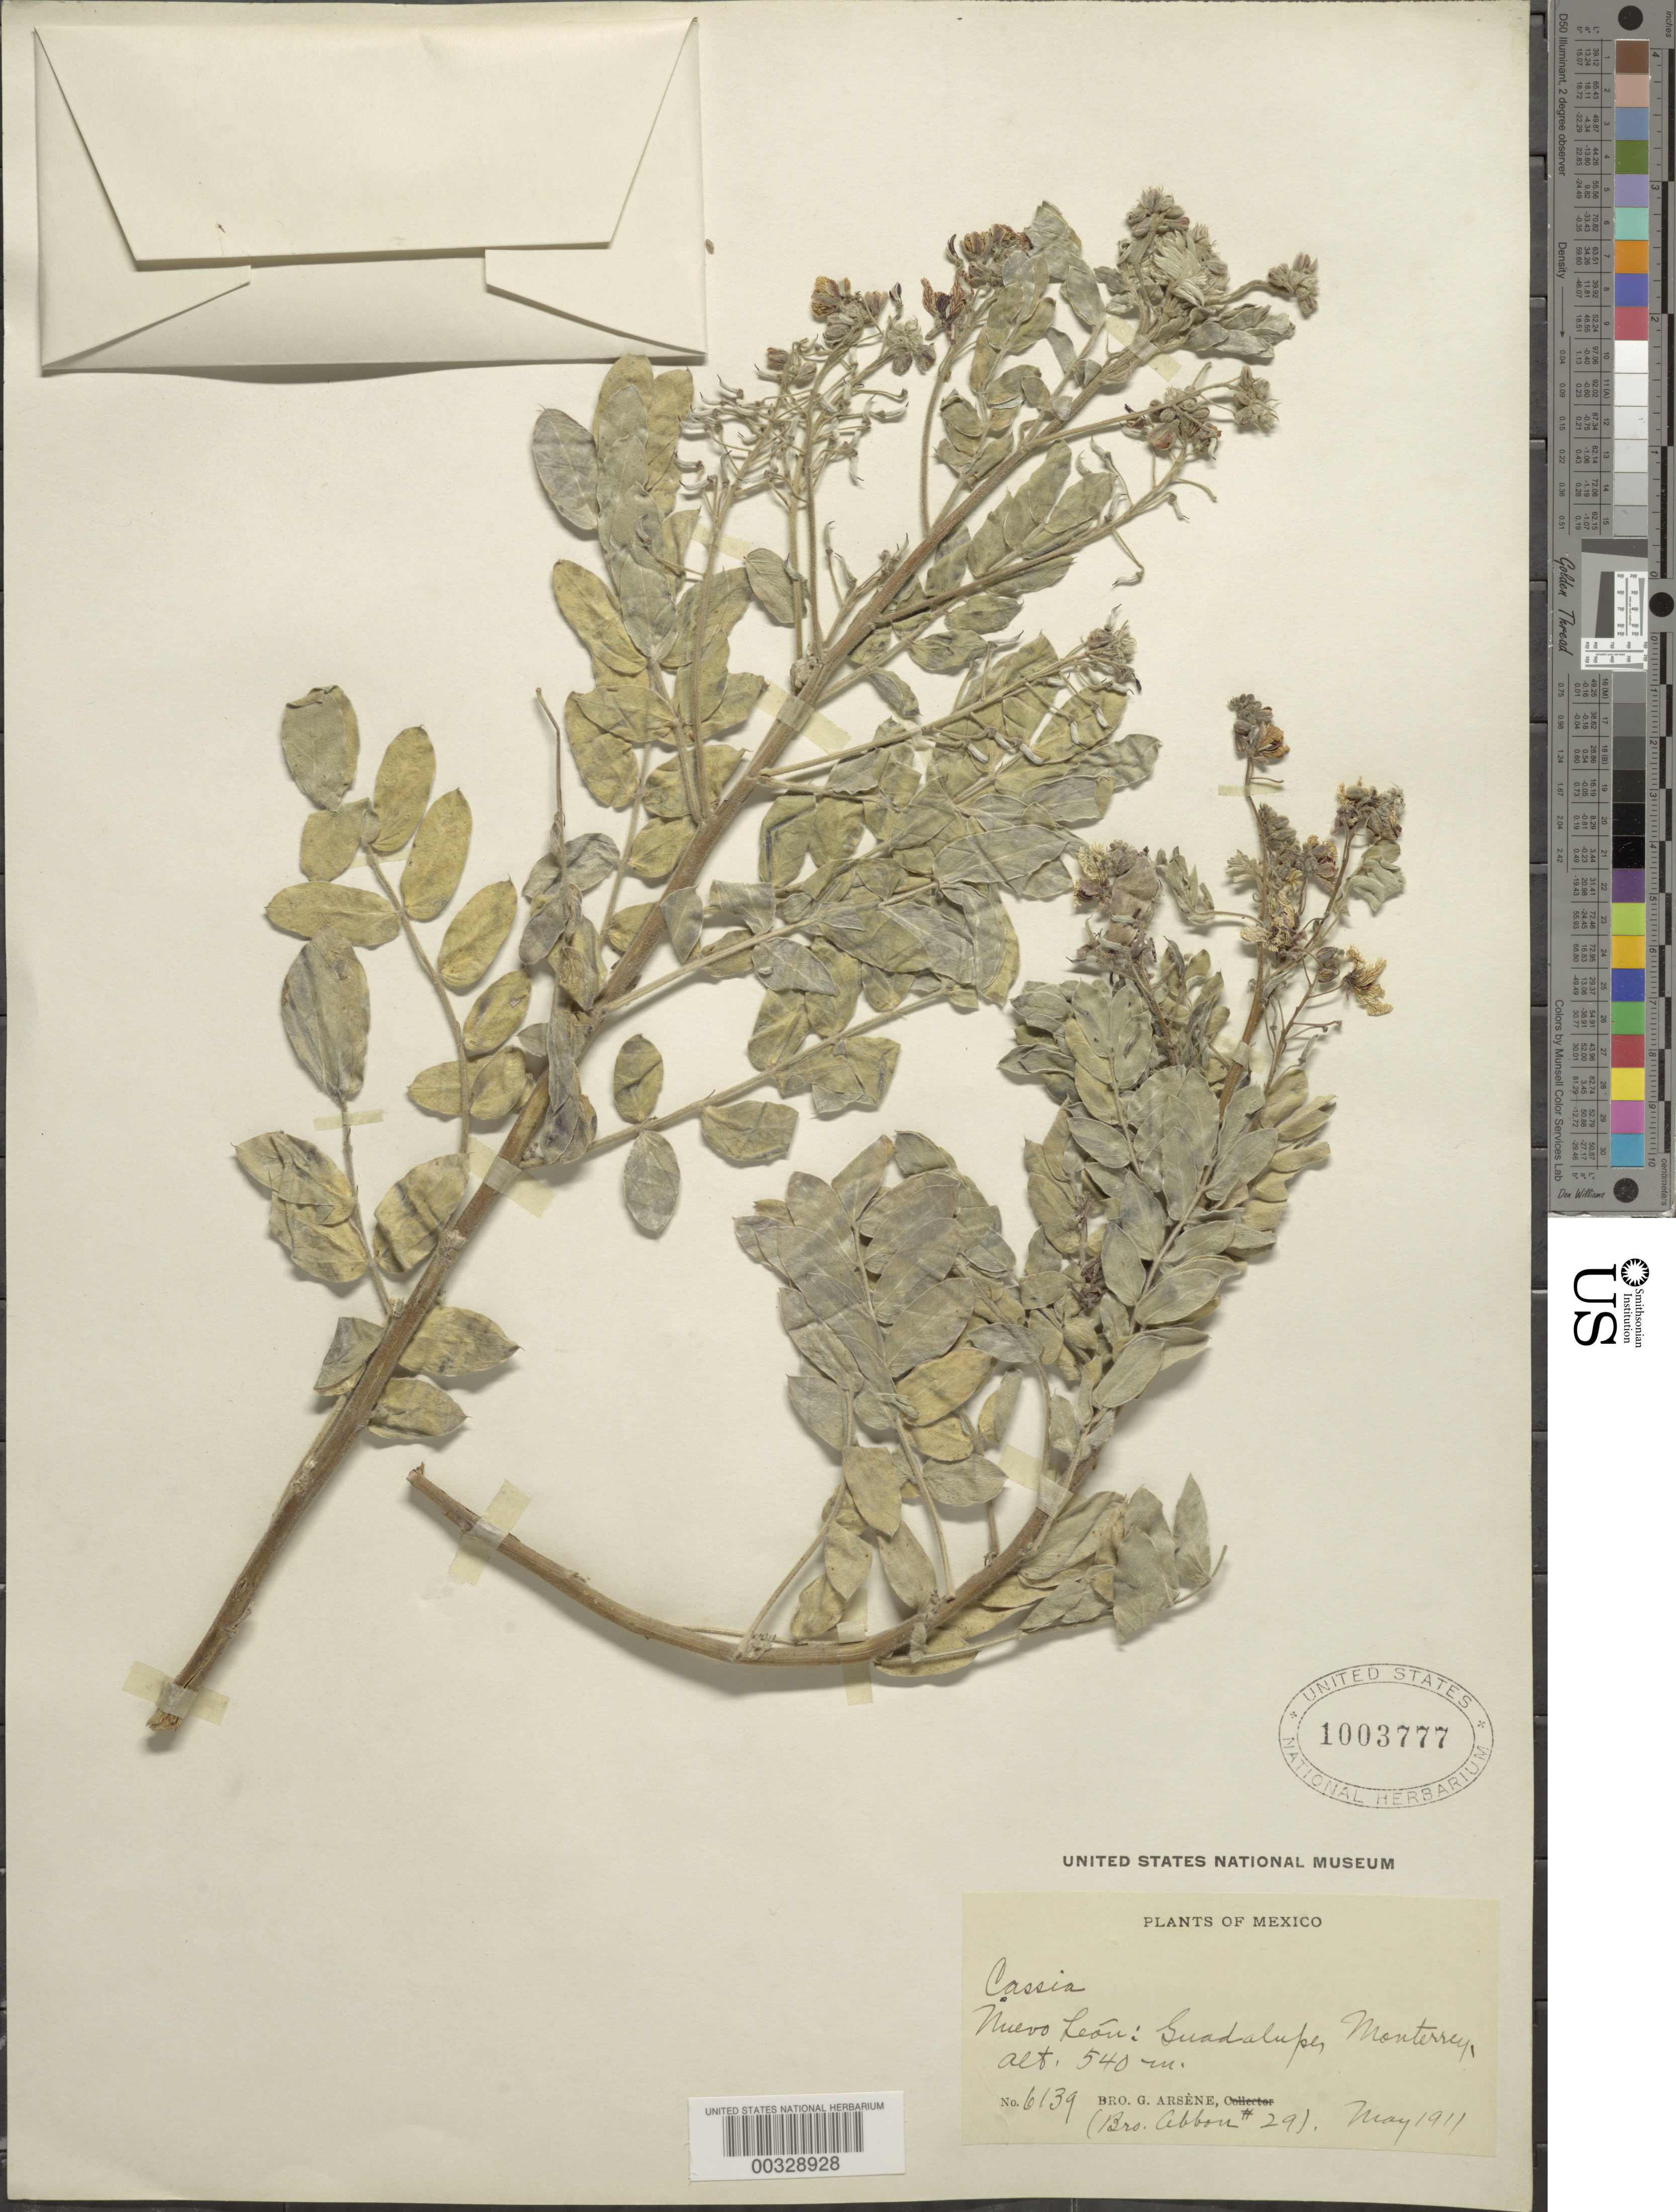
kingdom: Plantae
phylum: Tracheophyta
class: Magnoliopsida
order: Fabales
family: Fabaceae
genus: Senna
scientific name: Senna lindheimeriana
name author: (Scheele) H.S. Irwin & Barneby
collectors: Bro. G. Arsène & Bro. Abbon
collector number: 6139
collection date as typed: May 1911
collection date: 1911-05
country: Mexico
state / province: Nuevo León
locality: Guadalupe, Monterrey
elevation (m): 540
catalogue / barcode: US 1003777